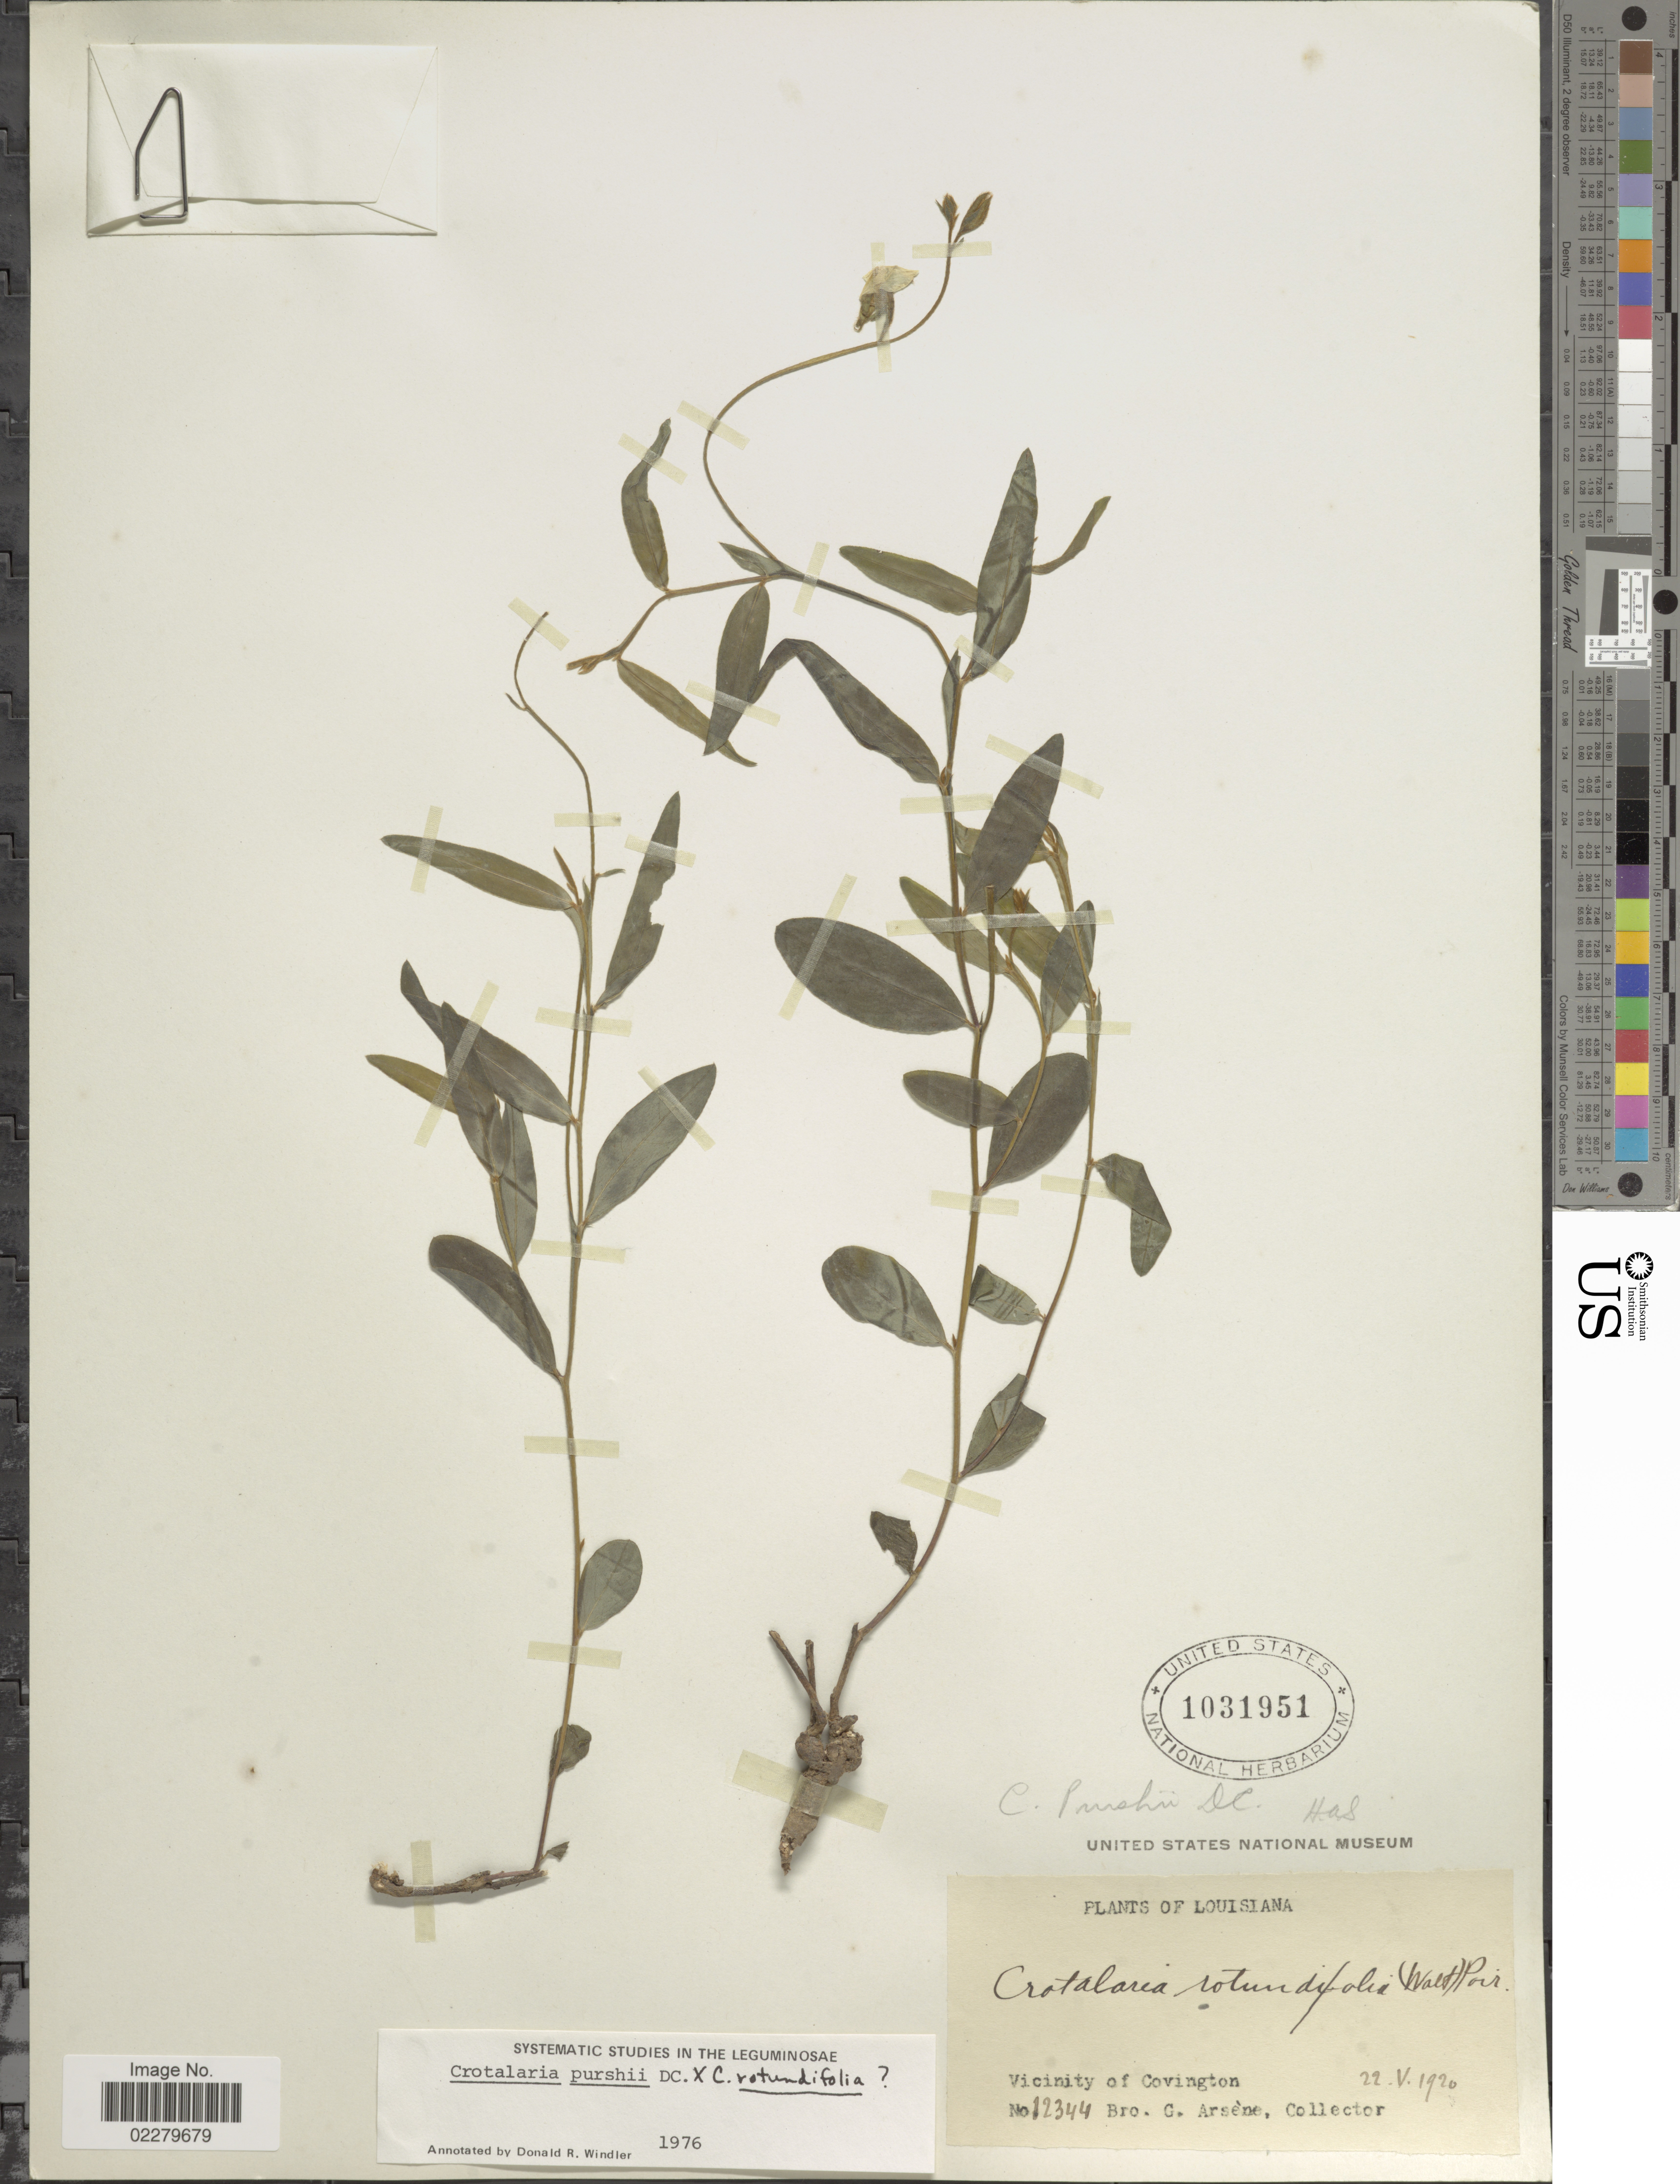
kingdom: Plantae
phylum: Tracheophyta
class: Magnoliopsida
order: Fabales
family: Fabaceae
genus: Crotalaria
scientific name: Crotalaria purshii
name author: DC.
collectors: Bro. G. Arsène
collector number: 12344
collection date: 1920-05-22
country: United States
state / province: Louisiana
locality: Vicinity of Covington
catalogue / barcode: US 1031951